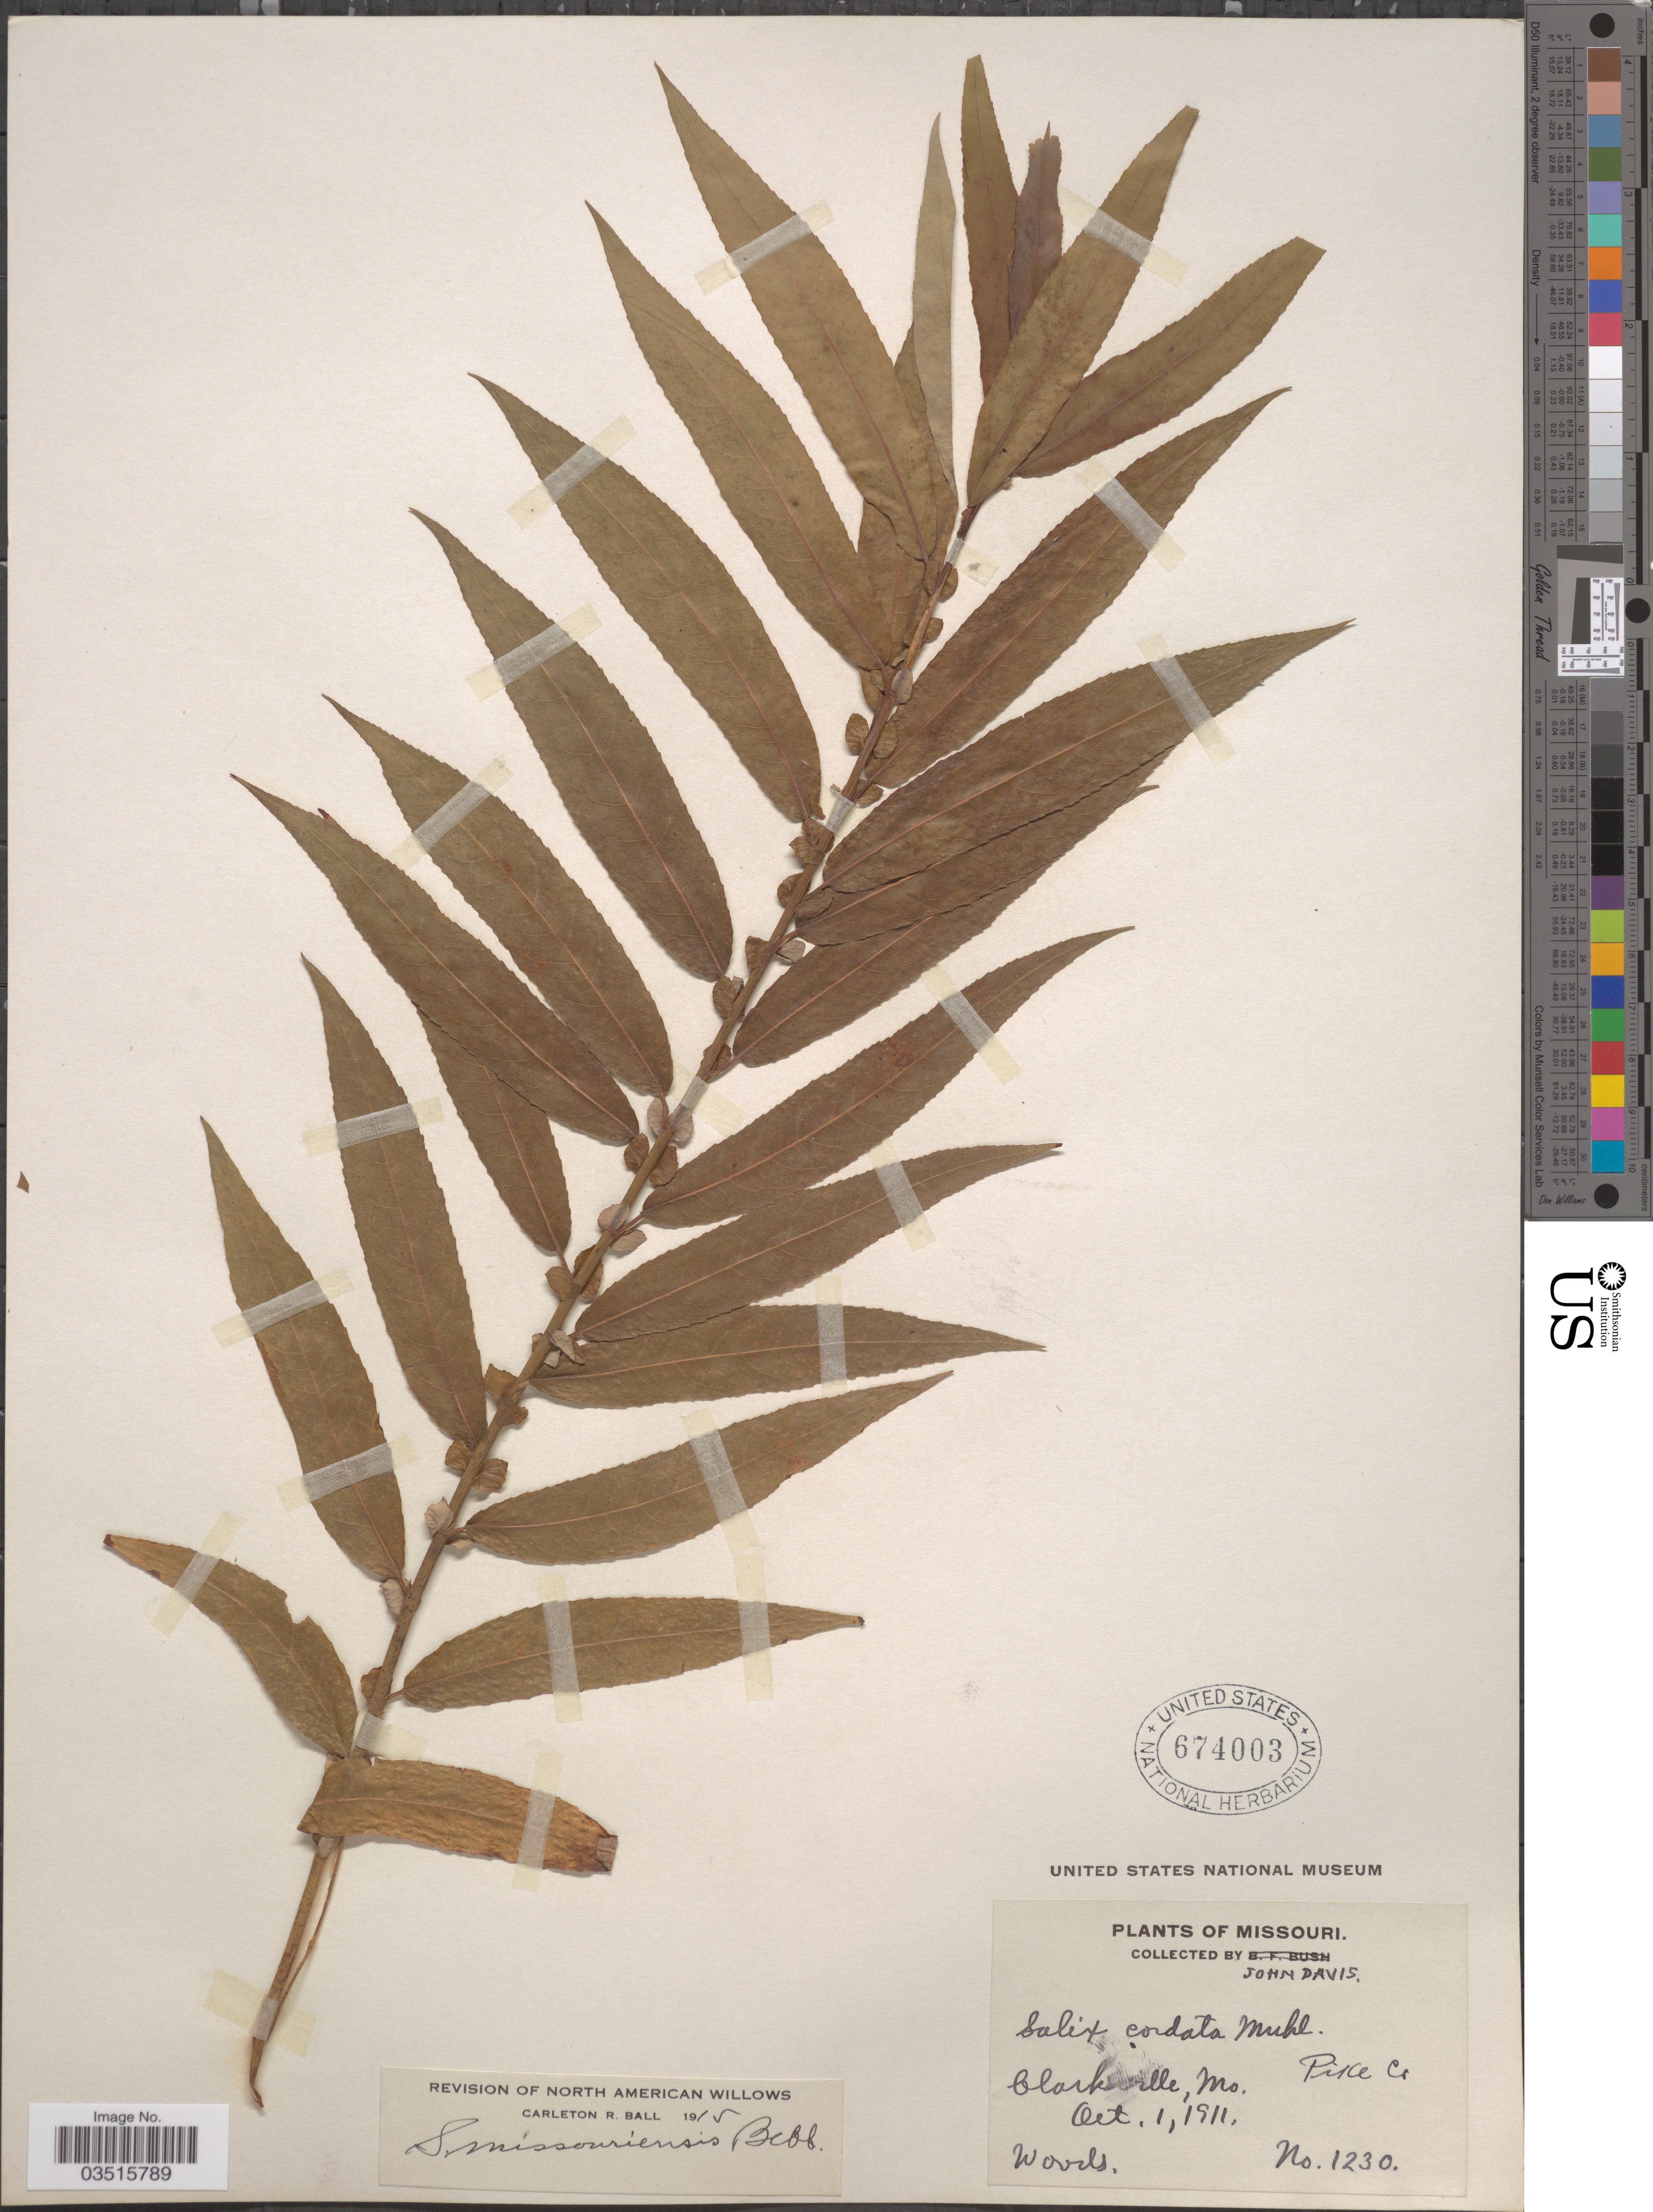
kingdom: Plantae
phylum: Tracheophyta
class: Magnoliopsida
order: Malpighiales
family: Salicaceae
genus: Salix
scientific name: Salix missouriensis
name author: Bebb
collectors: J. Davis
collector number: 1230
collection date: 1911-10-01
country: United States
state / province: Missouri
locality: Clarksville. Pike Co.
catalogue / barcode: US 674003